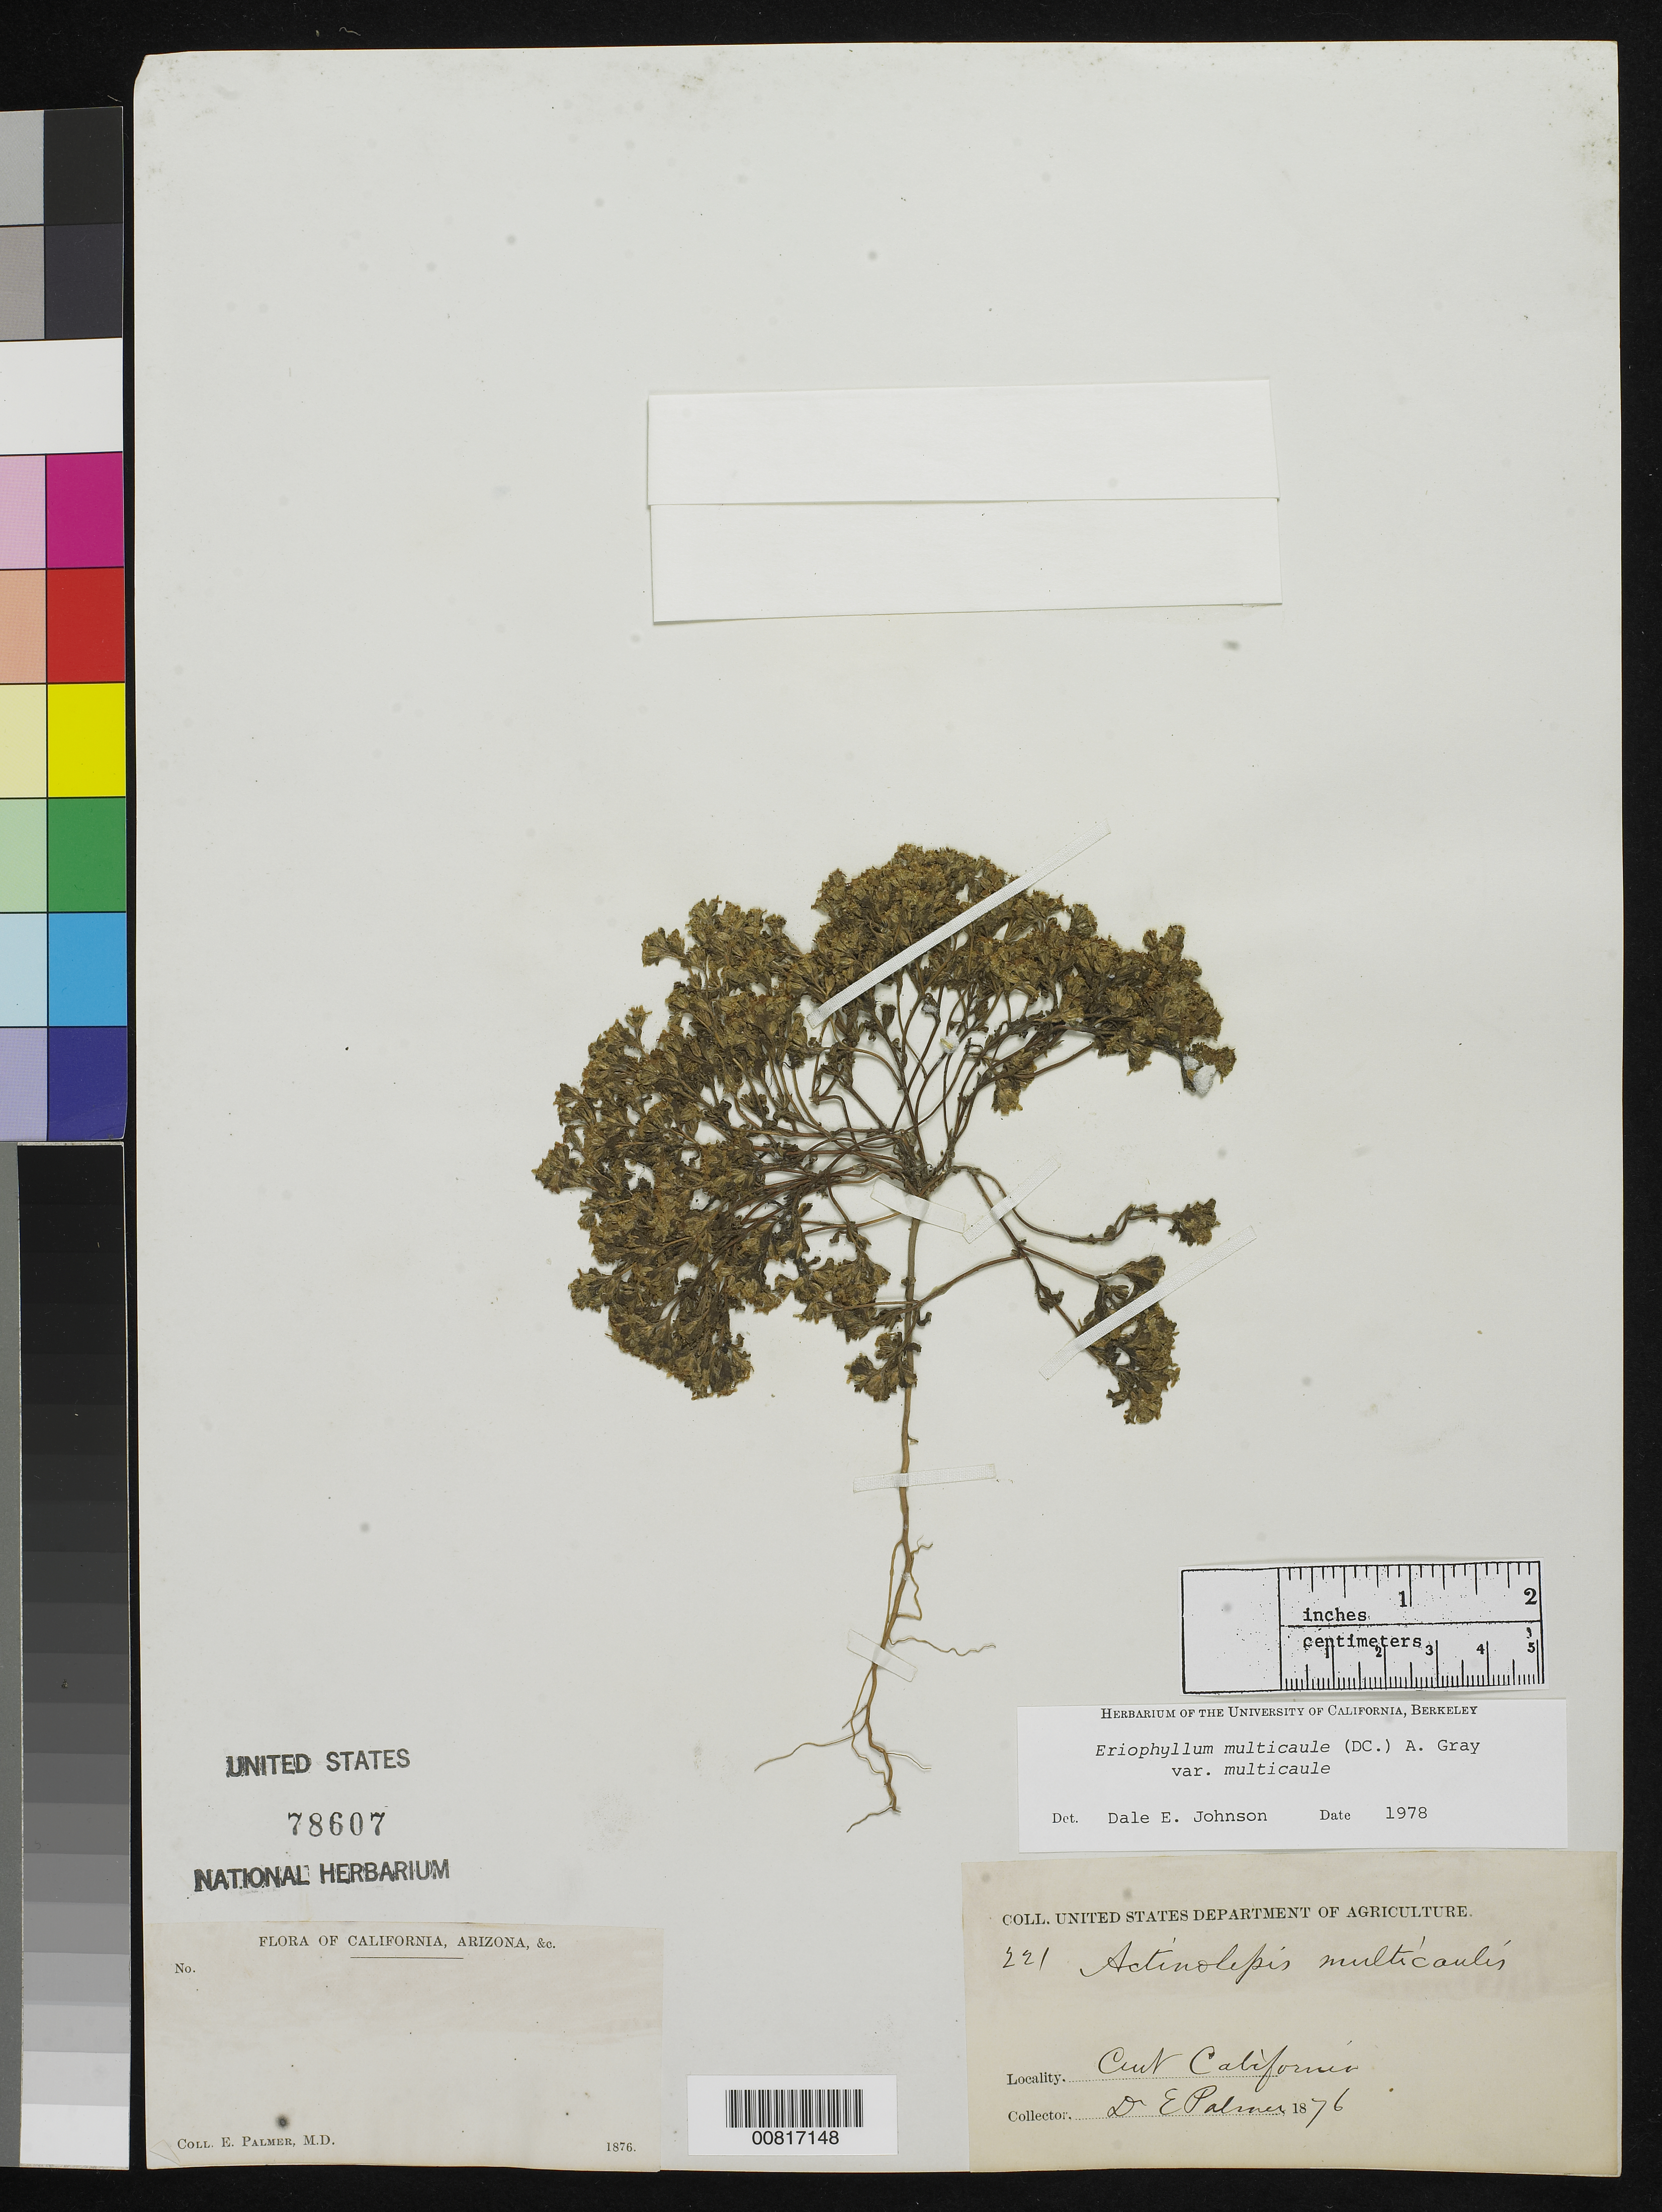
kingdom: Plantae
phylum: Tracheophyta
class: Magnoliopsida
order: Asterales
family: Asteraceae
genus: Eriophyllum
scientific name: Eriophyllum multicaule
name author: (DC.) A. Gray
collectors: E. Palmer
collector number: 221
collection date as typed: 1876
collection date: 1876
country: United States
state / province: California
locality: Central California.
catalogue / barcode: US 78607